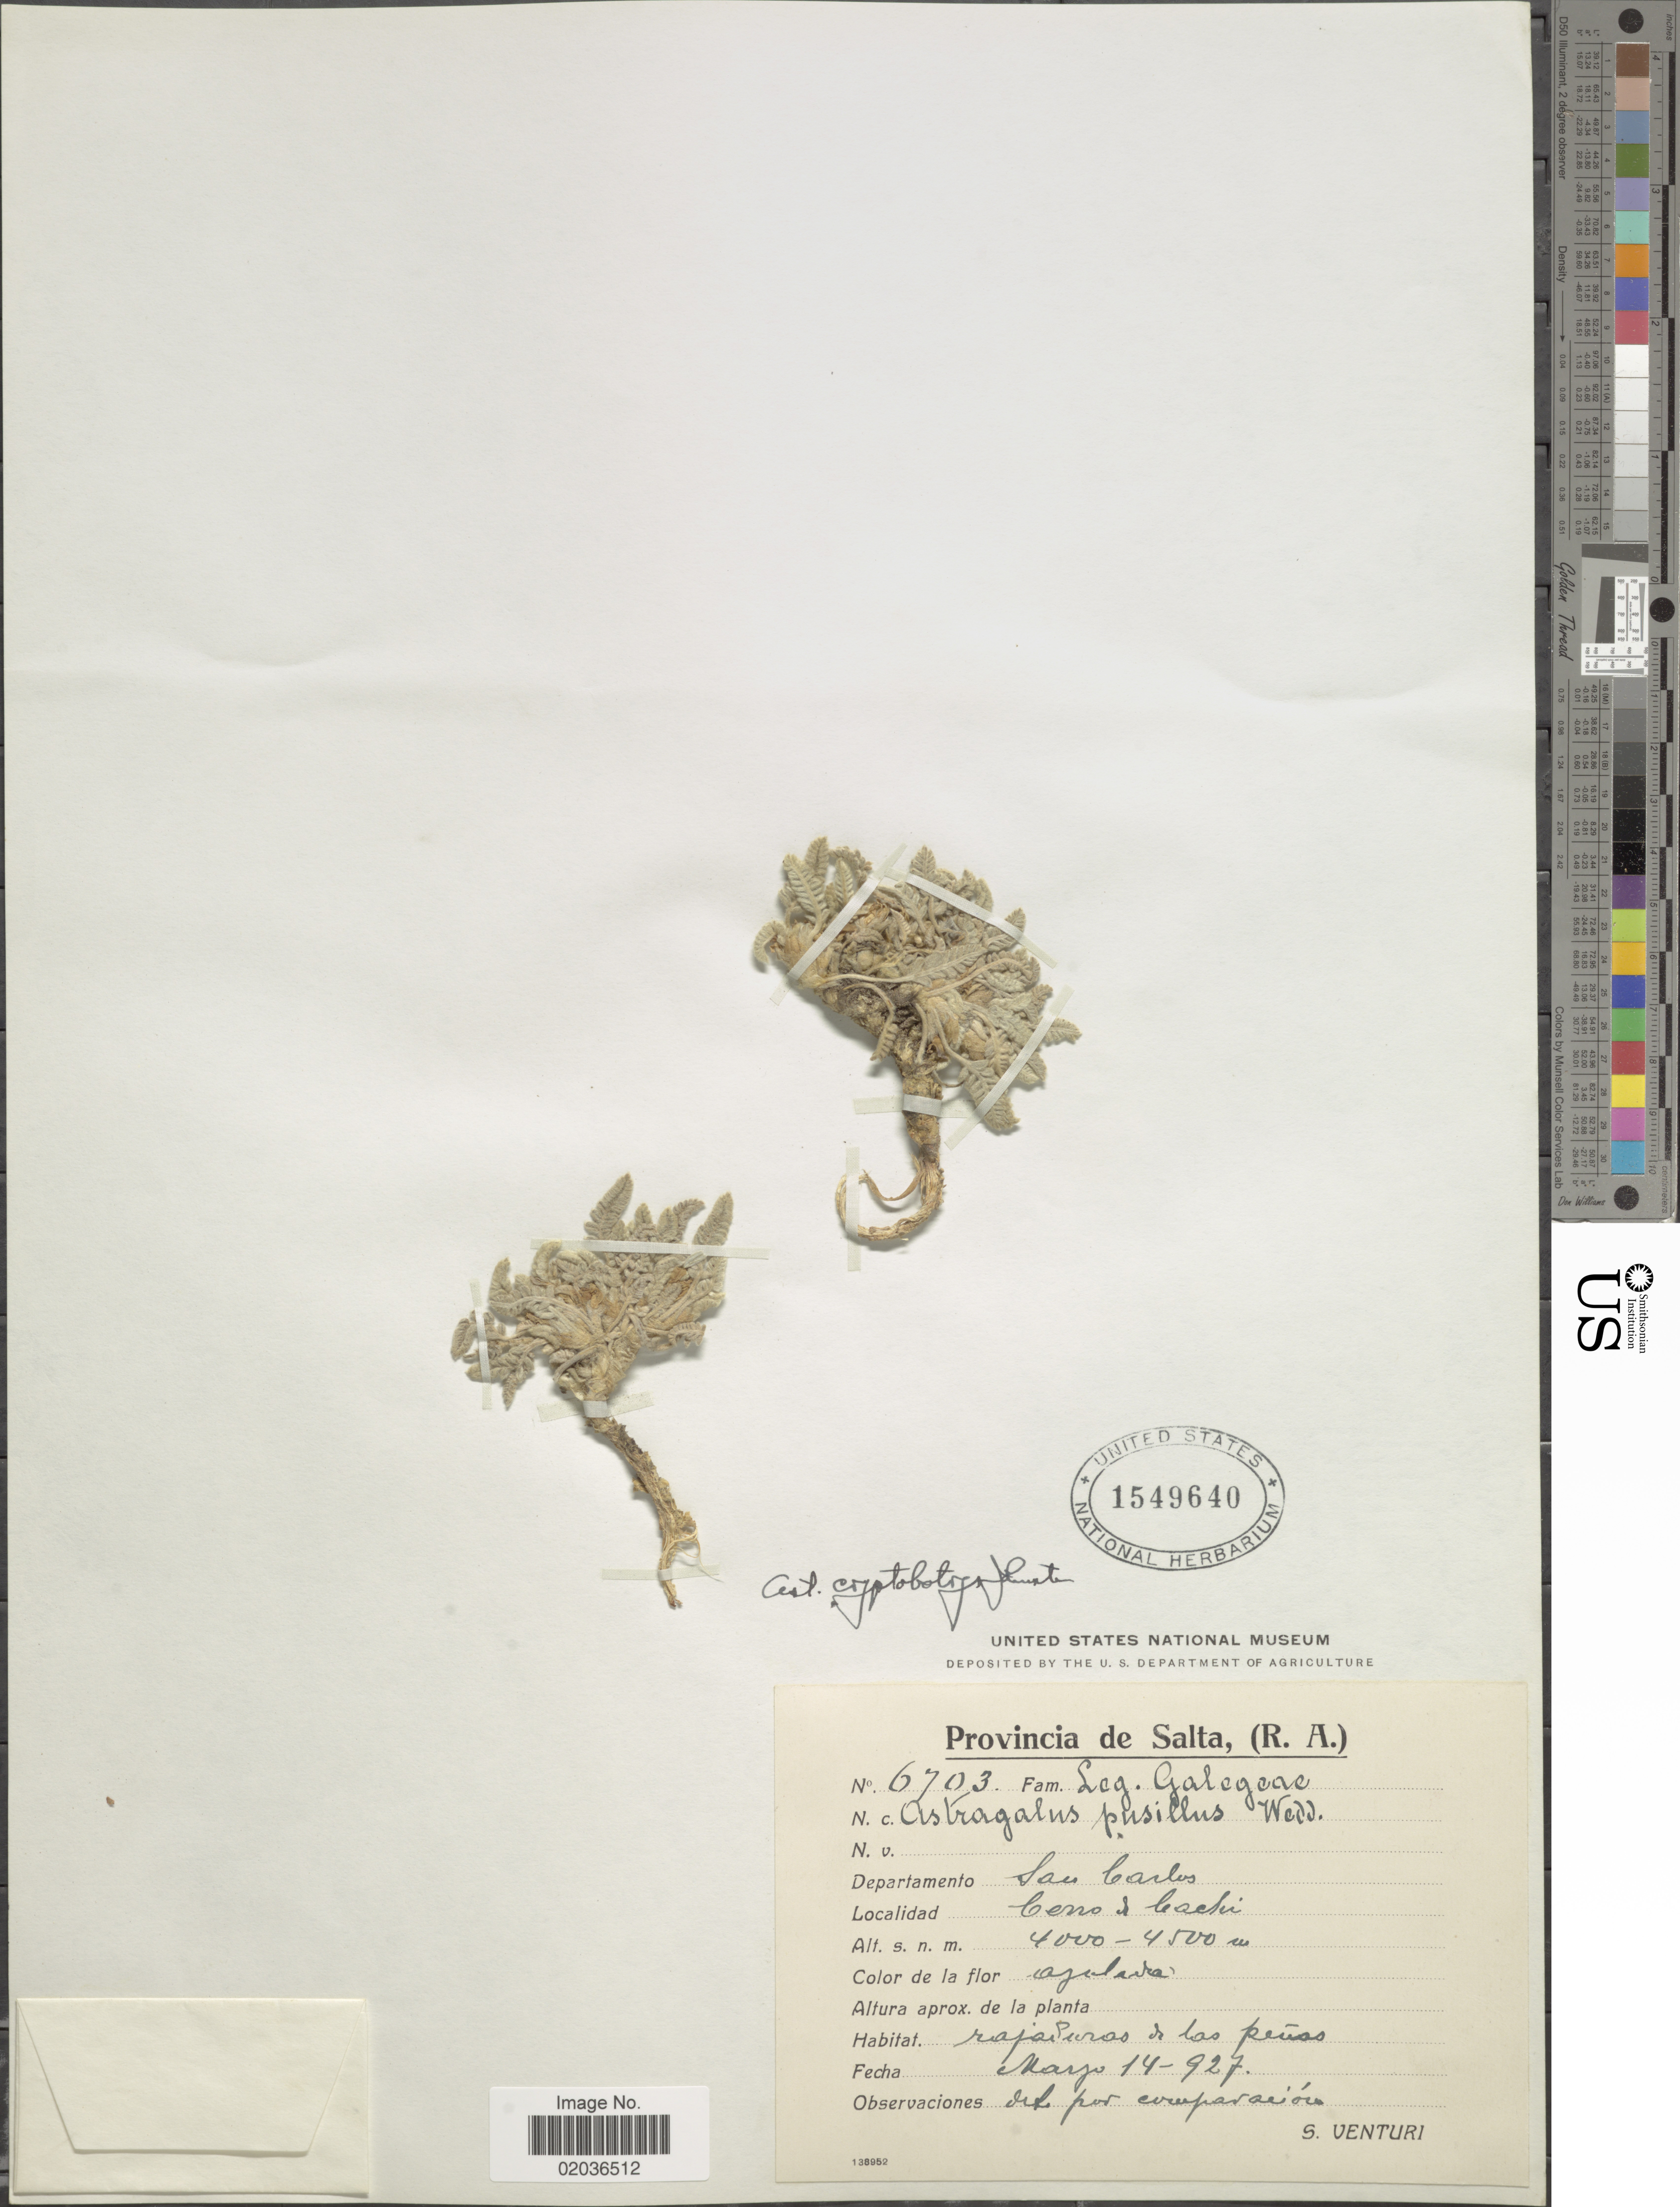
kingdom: Plantae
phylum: Tracheophyta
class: Magnoliopsida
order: Fabales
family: Fabaceae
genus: Astragalus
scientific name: Astragalus cryptobotrys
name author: I.M. Johnst.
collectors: S. Venturi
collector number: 6703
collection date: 1927-03-14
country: Argentina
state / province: Salta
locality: Provincia de Salta, (R.A.). Departamento San Carlos. Cerro de Cachi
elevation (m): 4000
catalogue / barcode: US 1549640